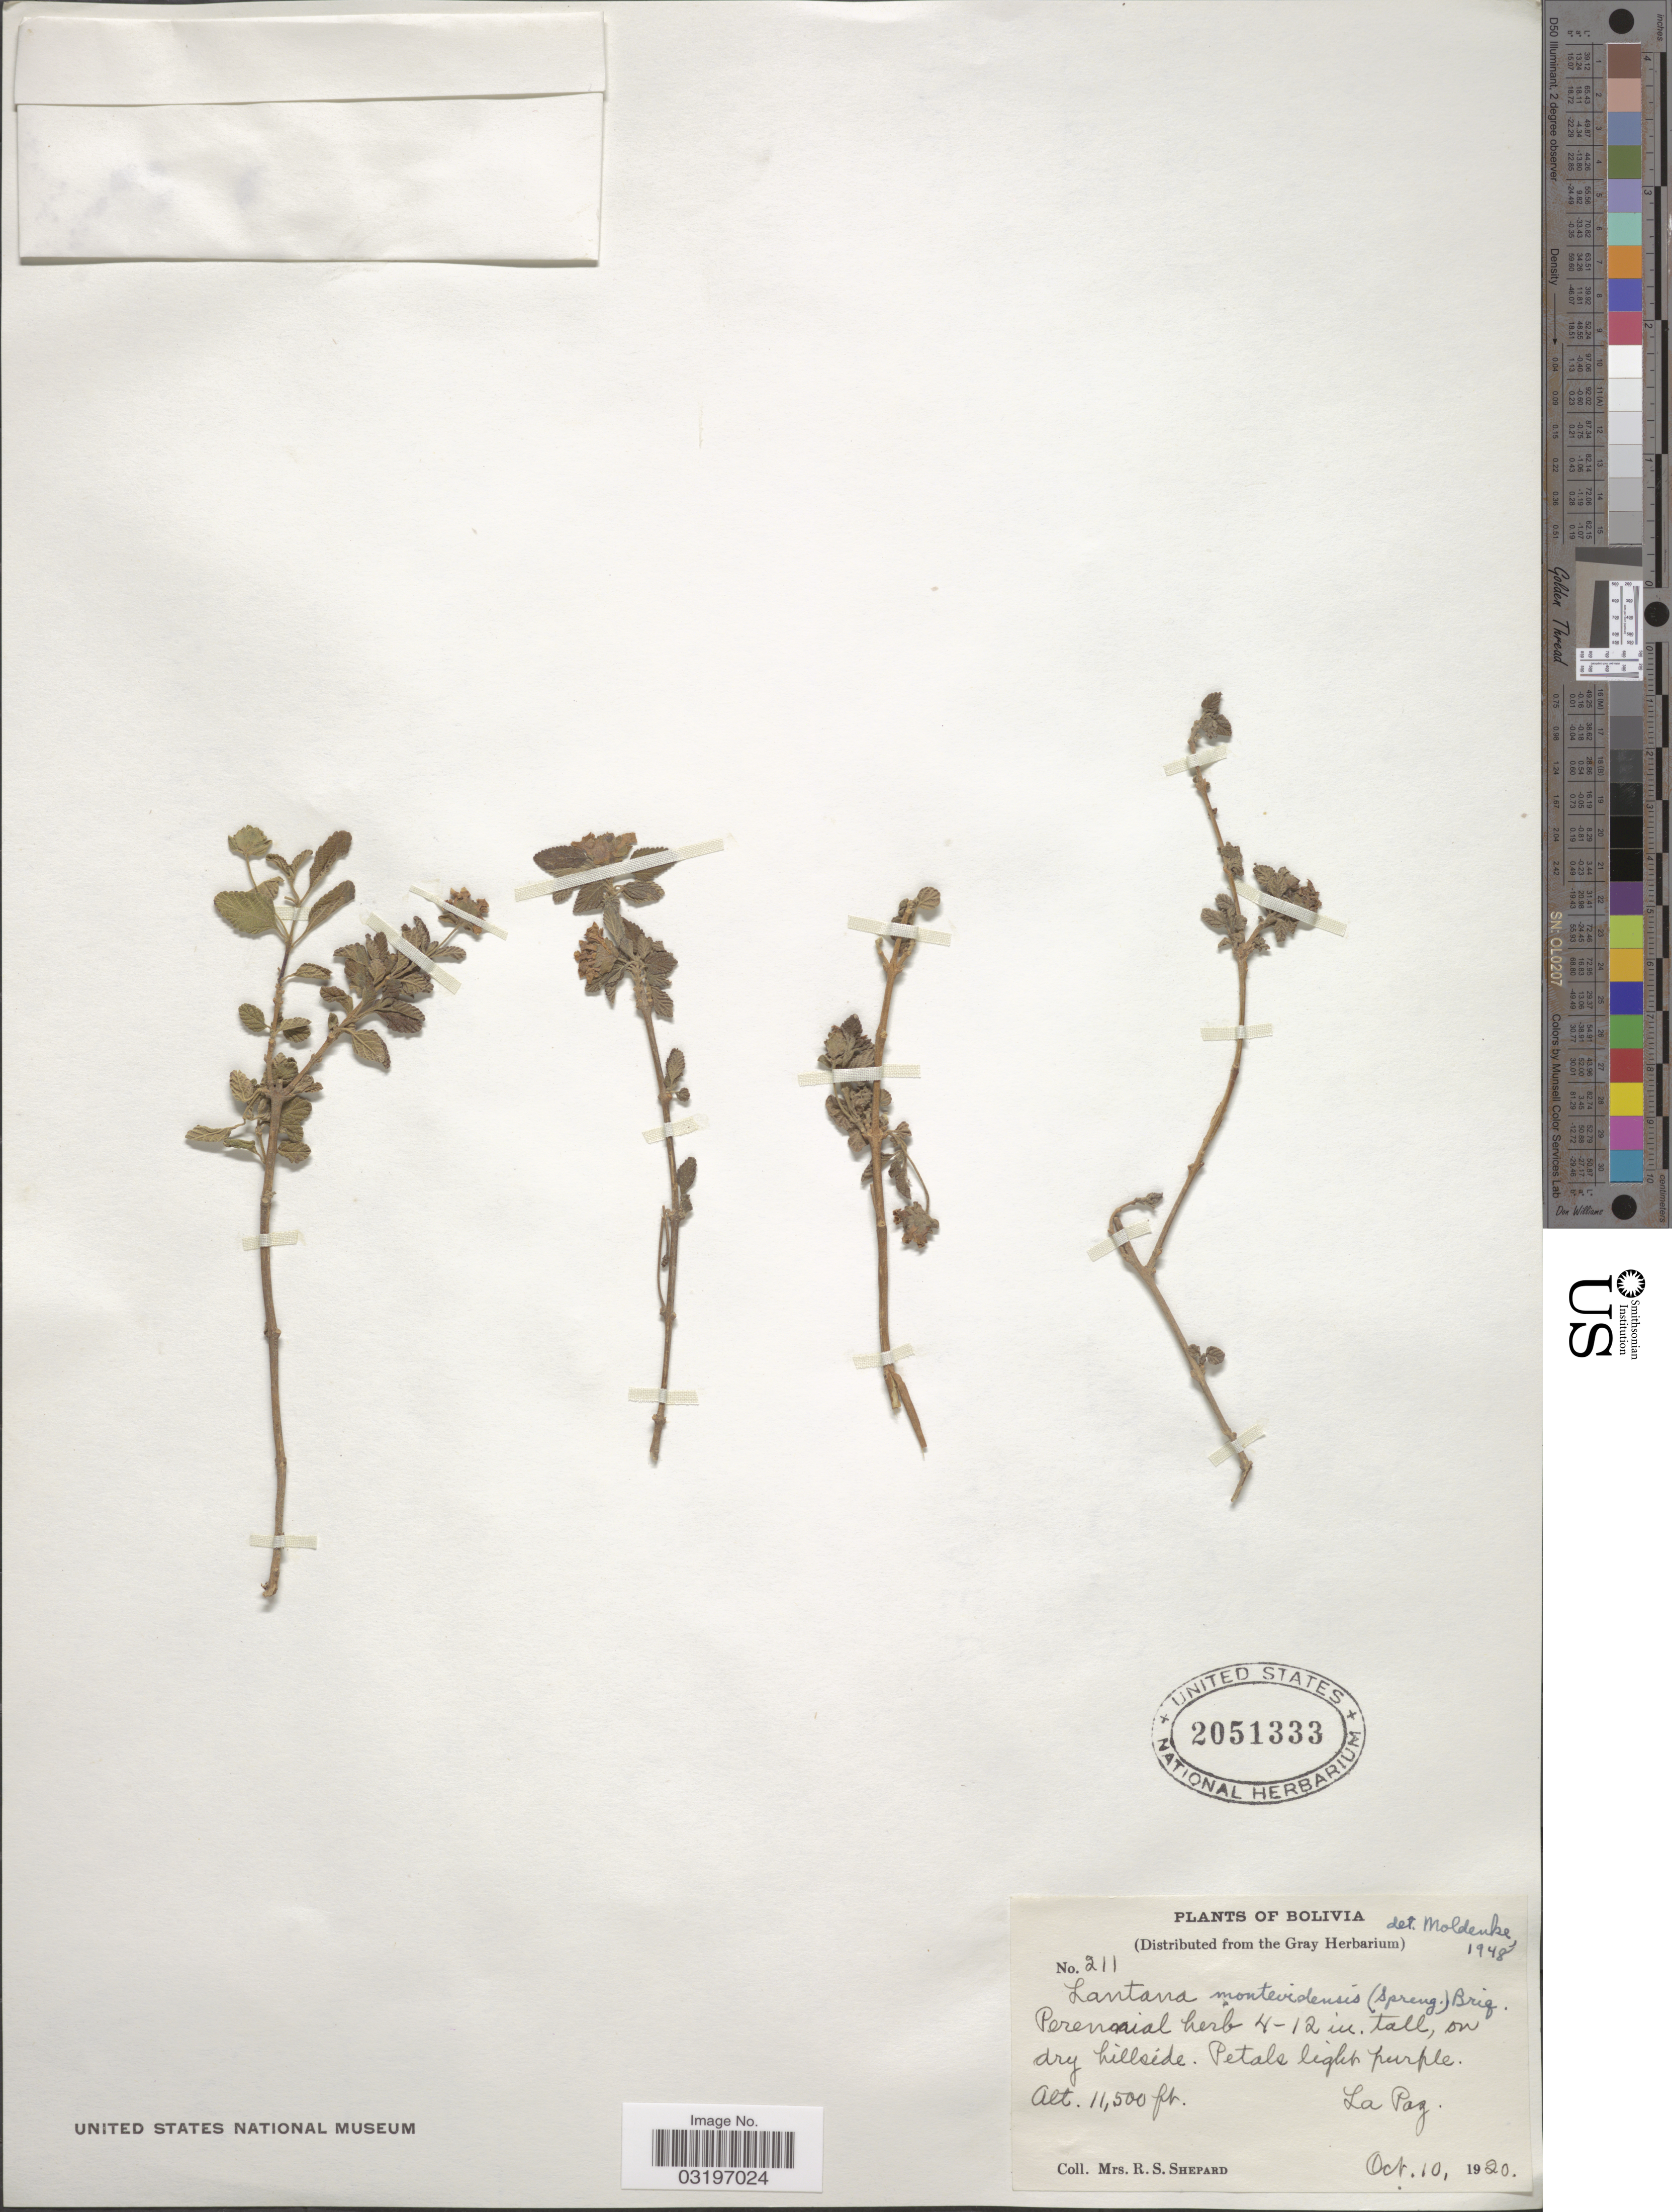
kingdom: Plantae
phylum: Tracheophyta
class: Magnoliopsida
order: Lamiales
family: Verbenaceae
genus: Lantana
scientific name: Lantana montevidensis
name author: (Spreng.) Briq.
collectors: R. Shepard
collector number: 211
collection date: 1920-10-10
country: Bolivia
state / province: La Paz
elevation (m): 3505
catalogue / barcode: US 2051333